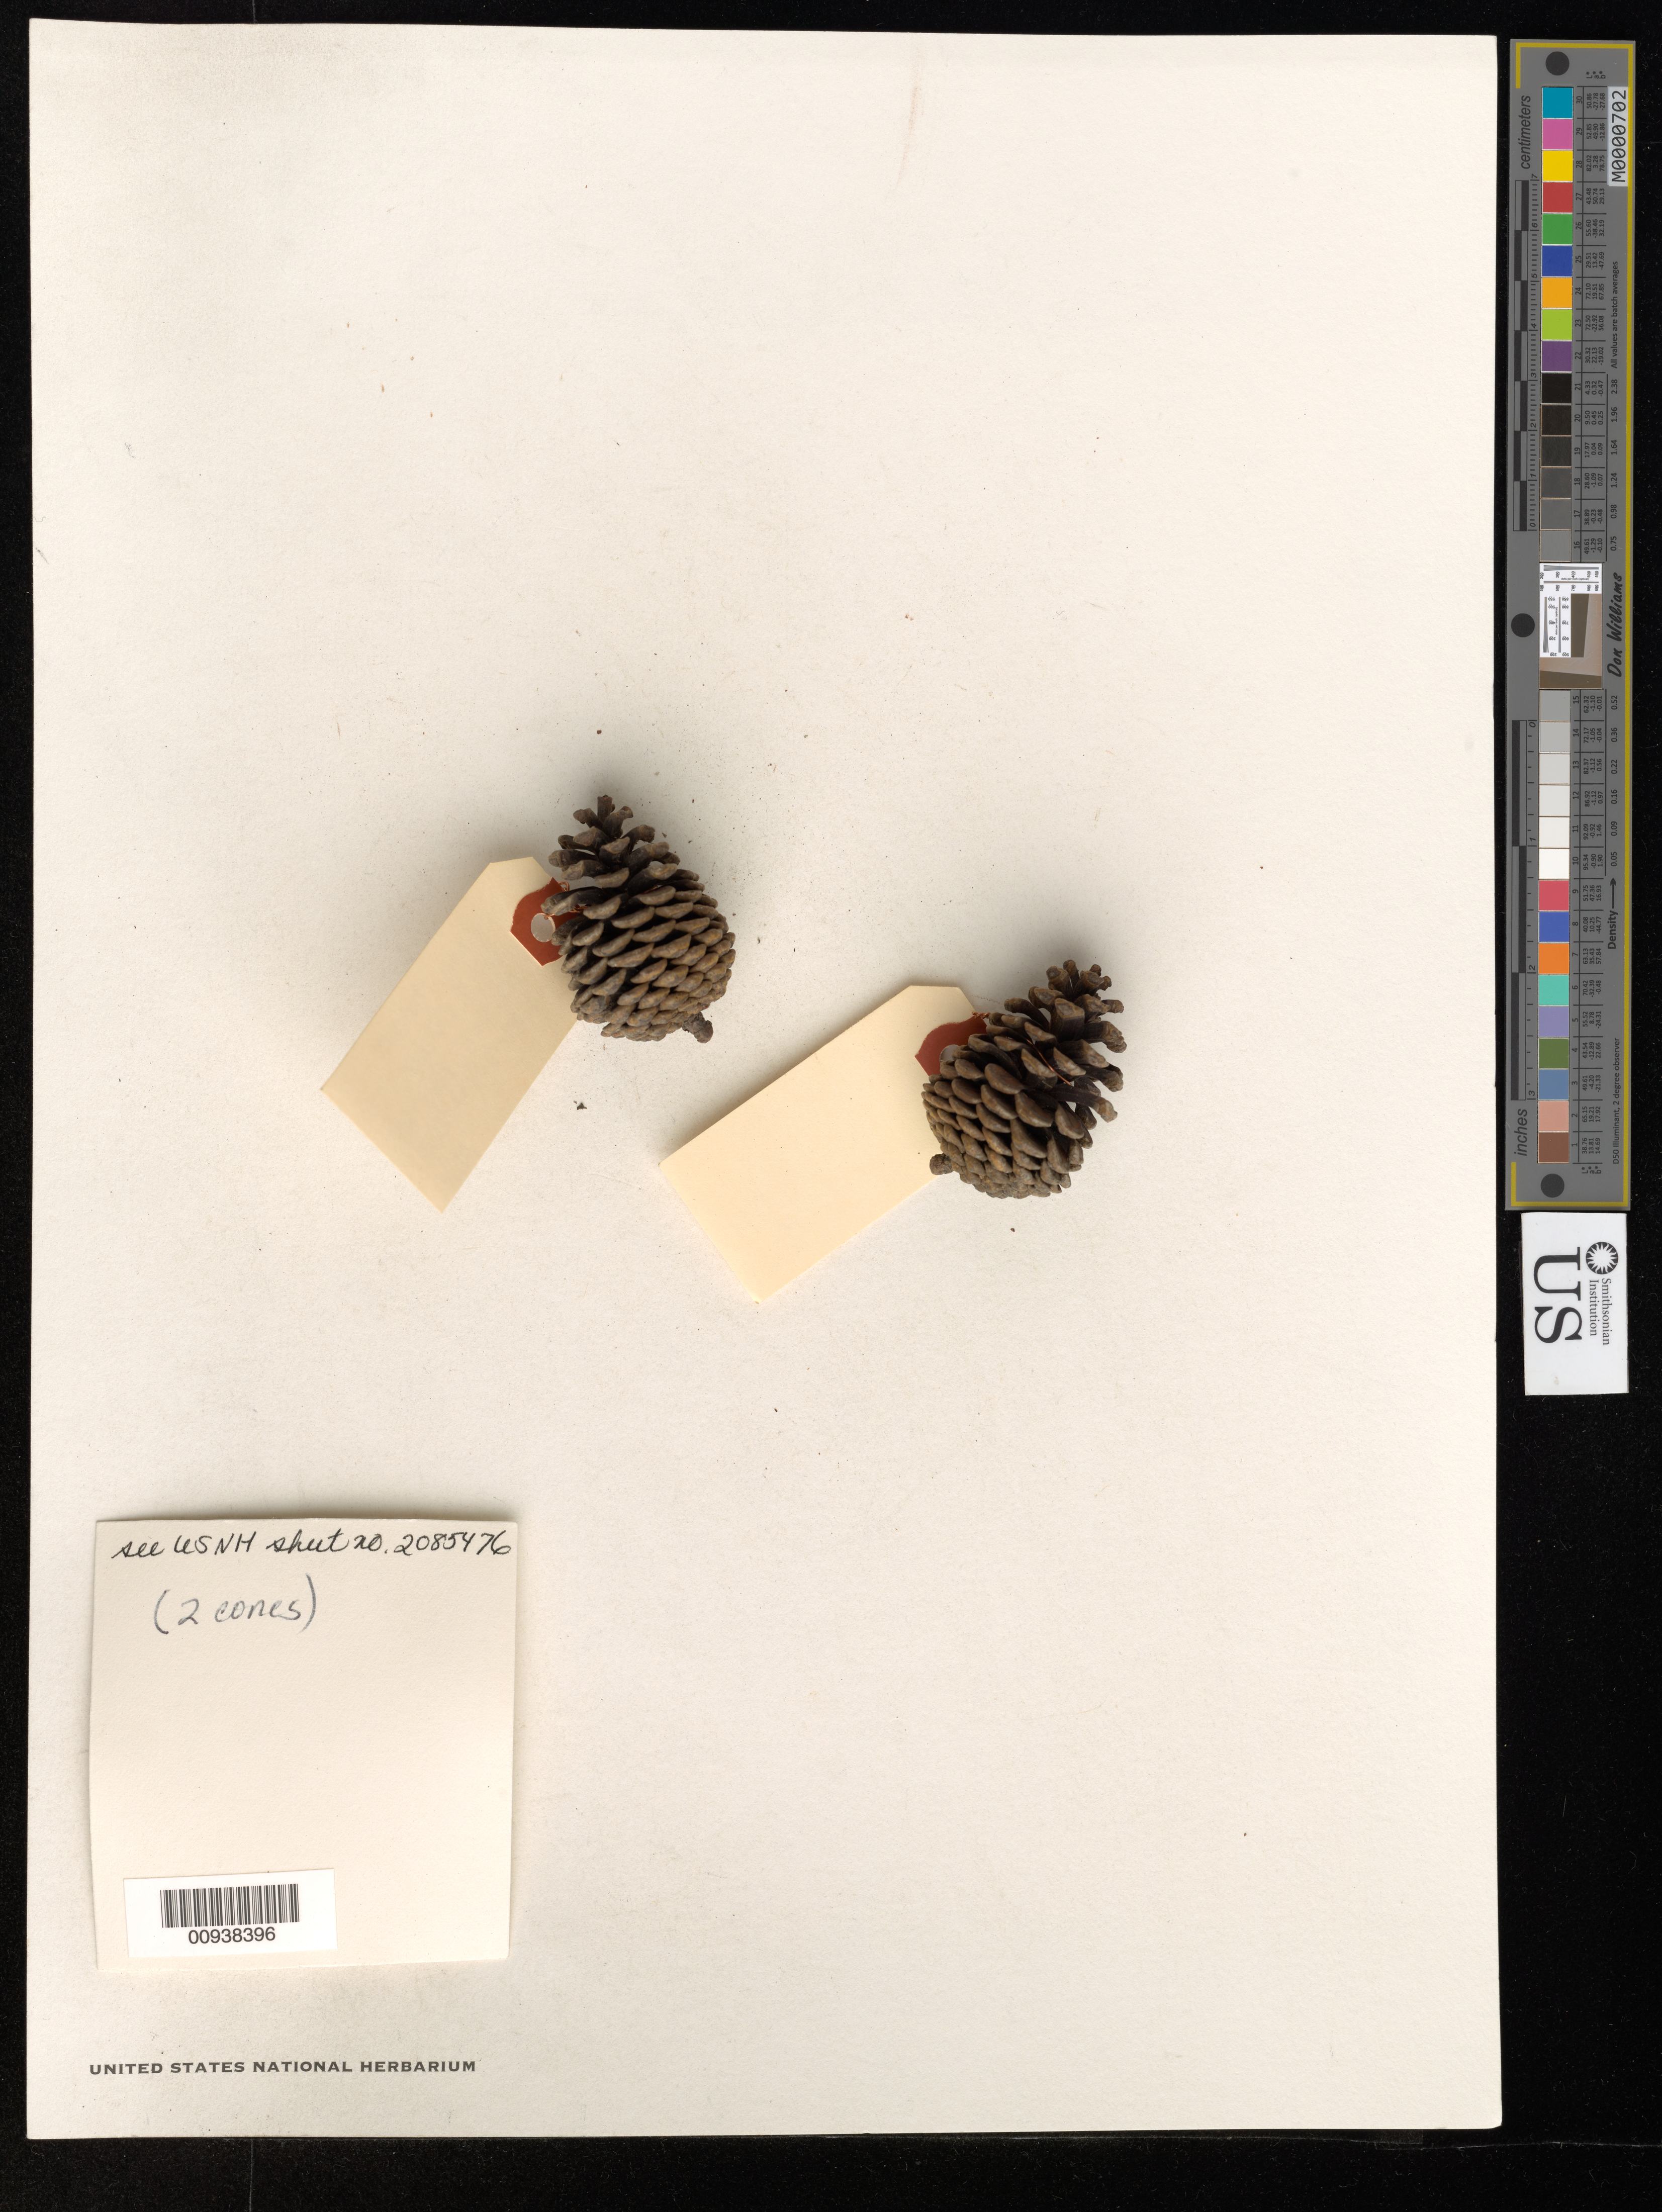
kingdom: Plantae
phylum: Tracheophyta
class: Pinopsida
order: Pinales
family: Pinaceae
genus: Pinus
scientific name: Pinus teocote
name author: Schltdl. & Cham.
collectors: J. Graber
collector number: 261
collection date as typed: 24 Aug 1951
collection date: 1951-08-24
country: Mexico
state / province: San Luis Potosí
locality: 10 mi. NE of Bledos. Sierra Azul.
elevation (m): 2743